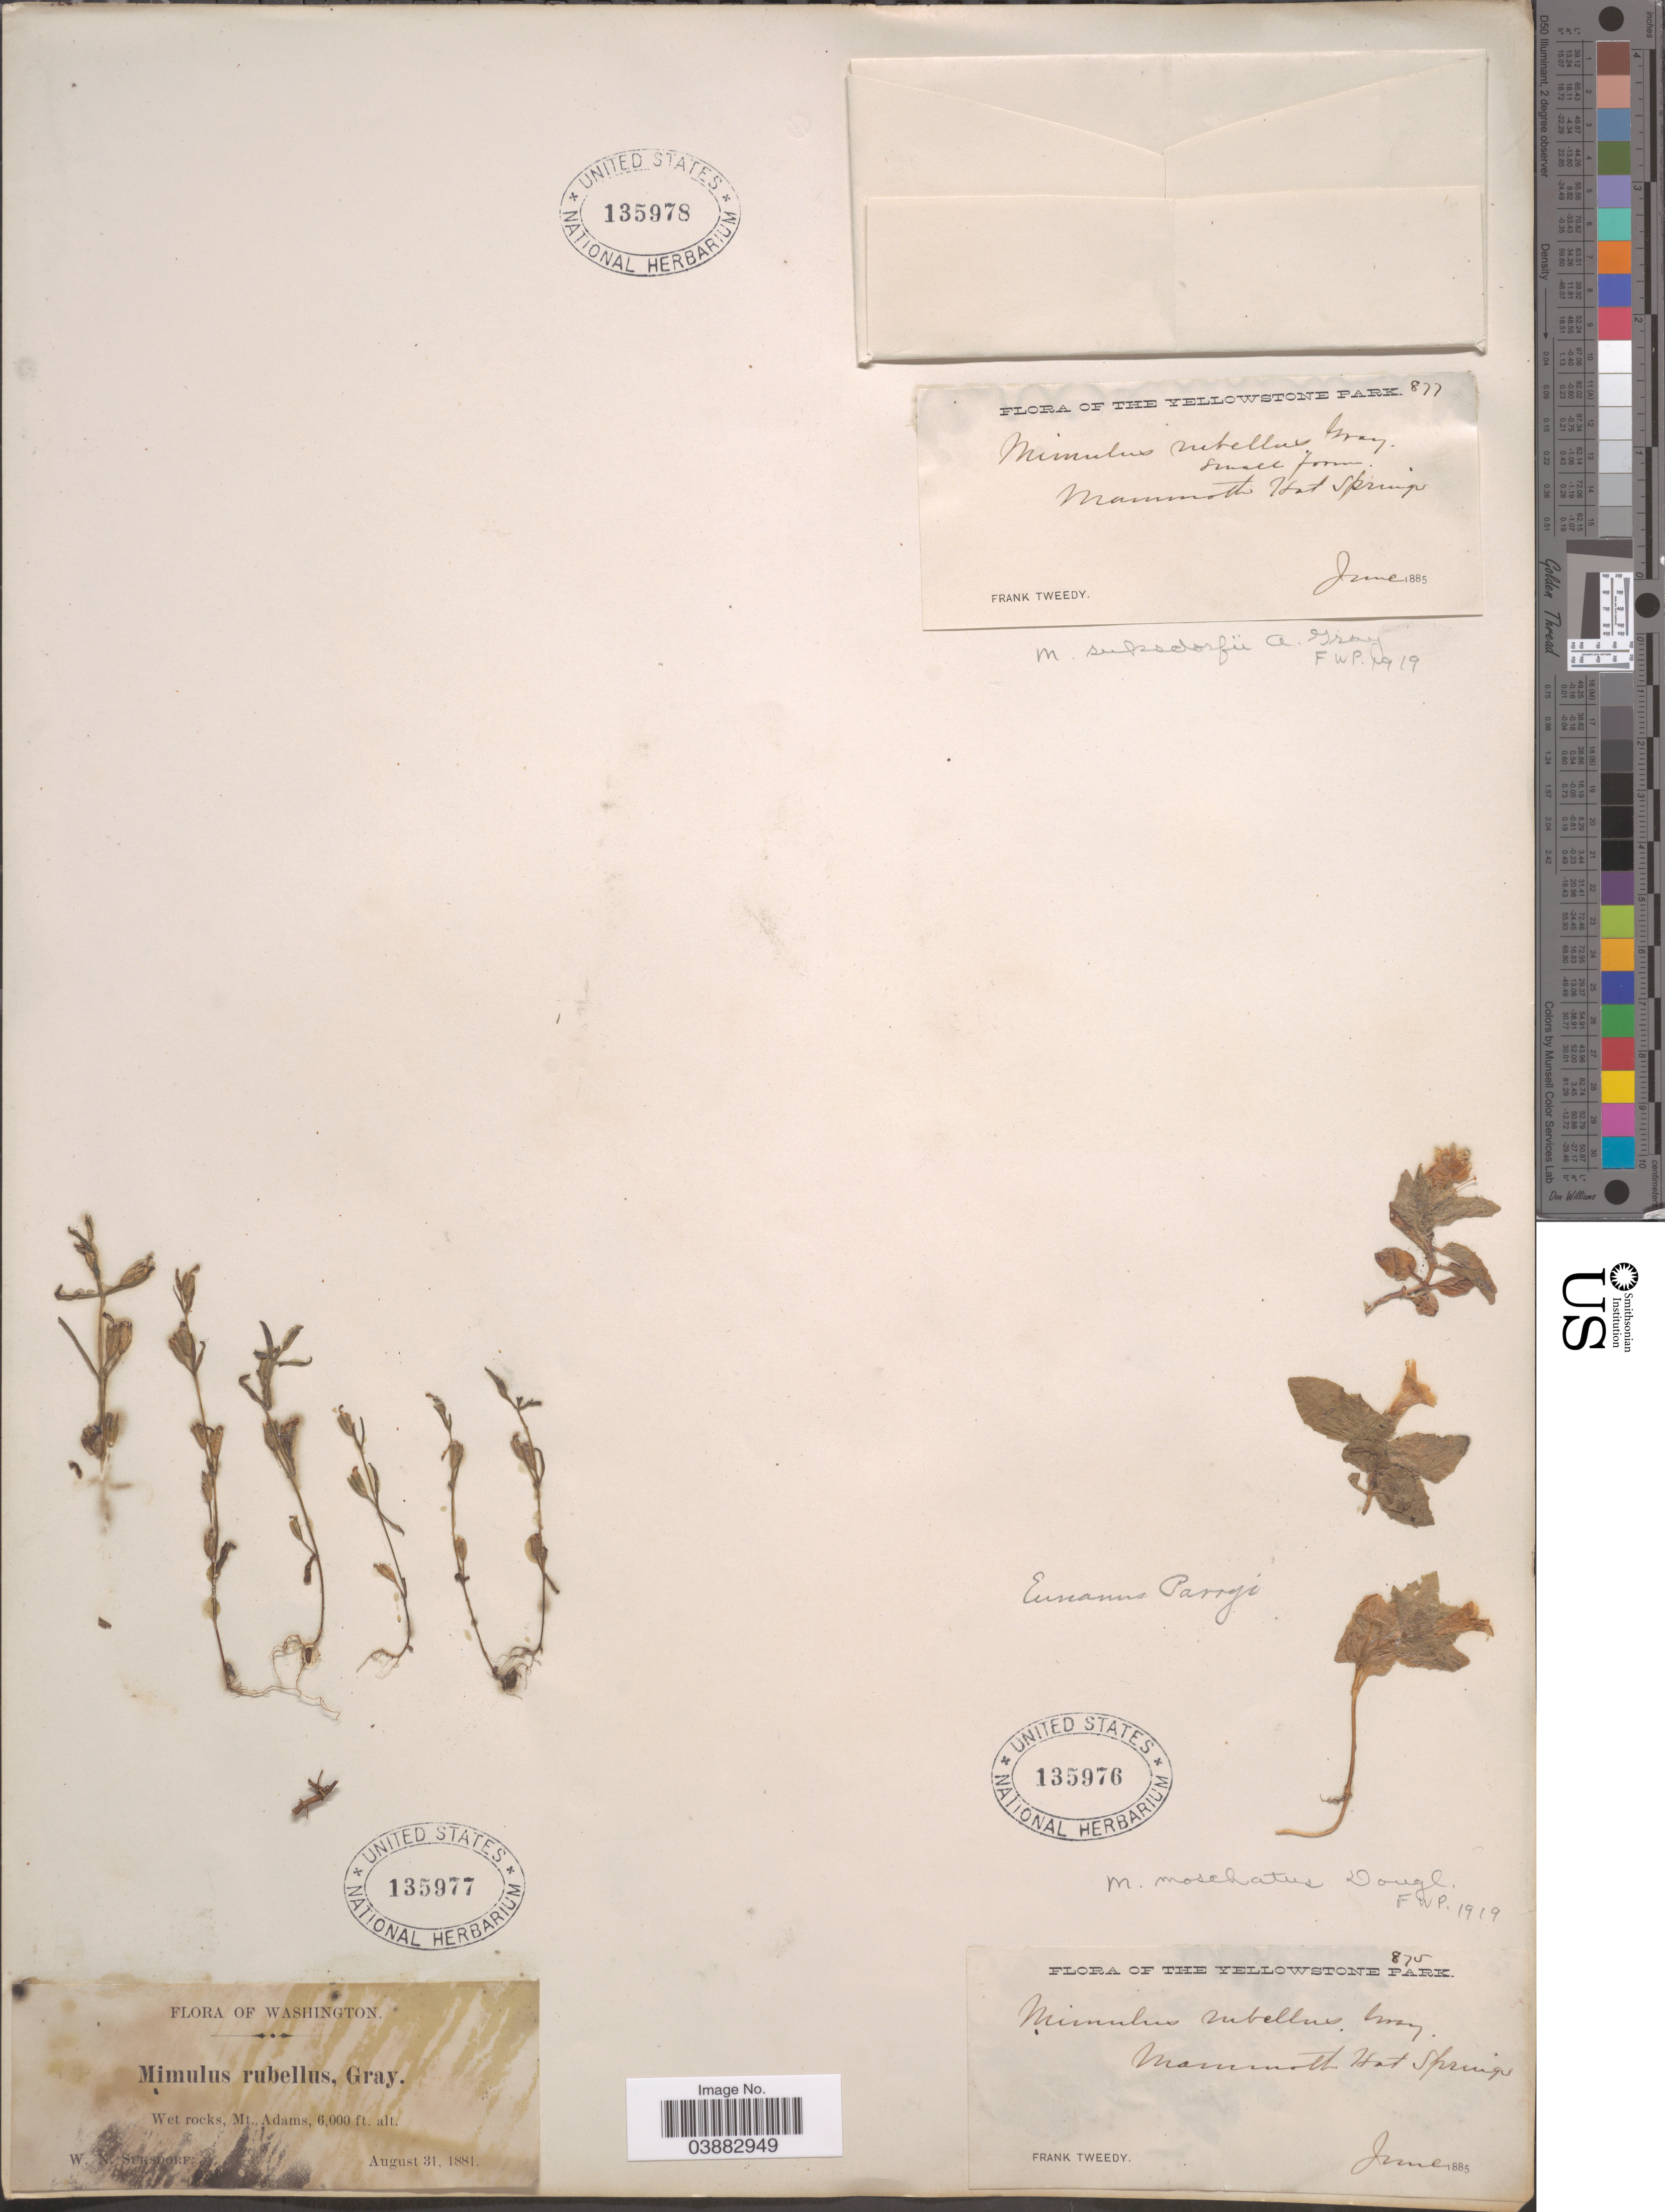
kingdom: Plantae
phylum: Tracheophyta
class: Magnoliopsida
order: Lamiales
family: Phrymaceae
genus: Mimulus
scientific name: Mimulus suksdorfii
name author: A. Gray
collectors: F. Tweedy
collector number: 877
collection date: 1885-06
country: United States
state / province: Wyoming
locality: The Yellowstone Park. Mammoth Hot Springs.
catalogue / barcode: US 135978